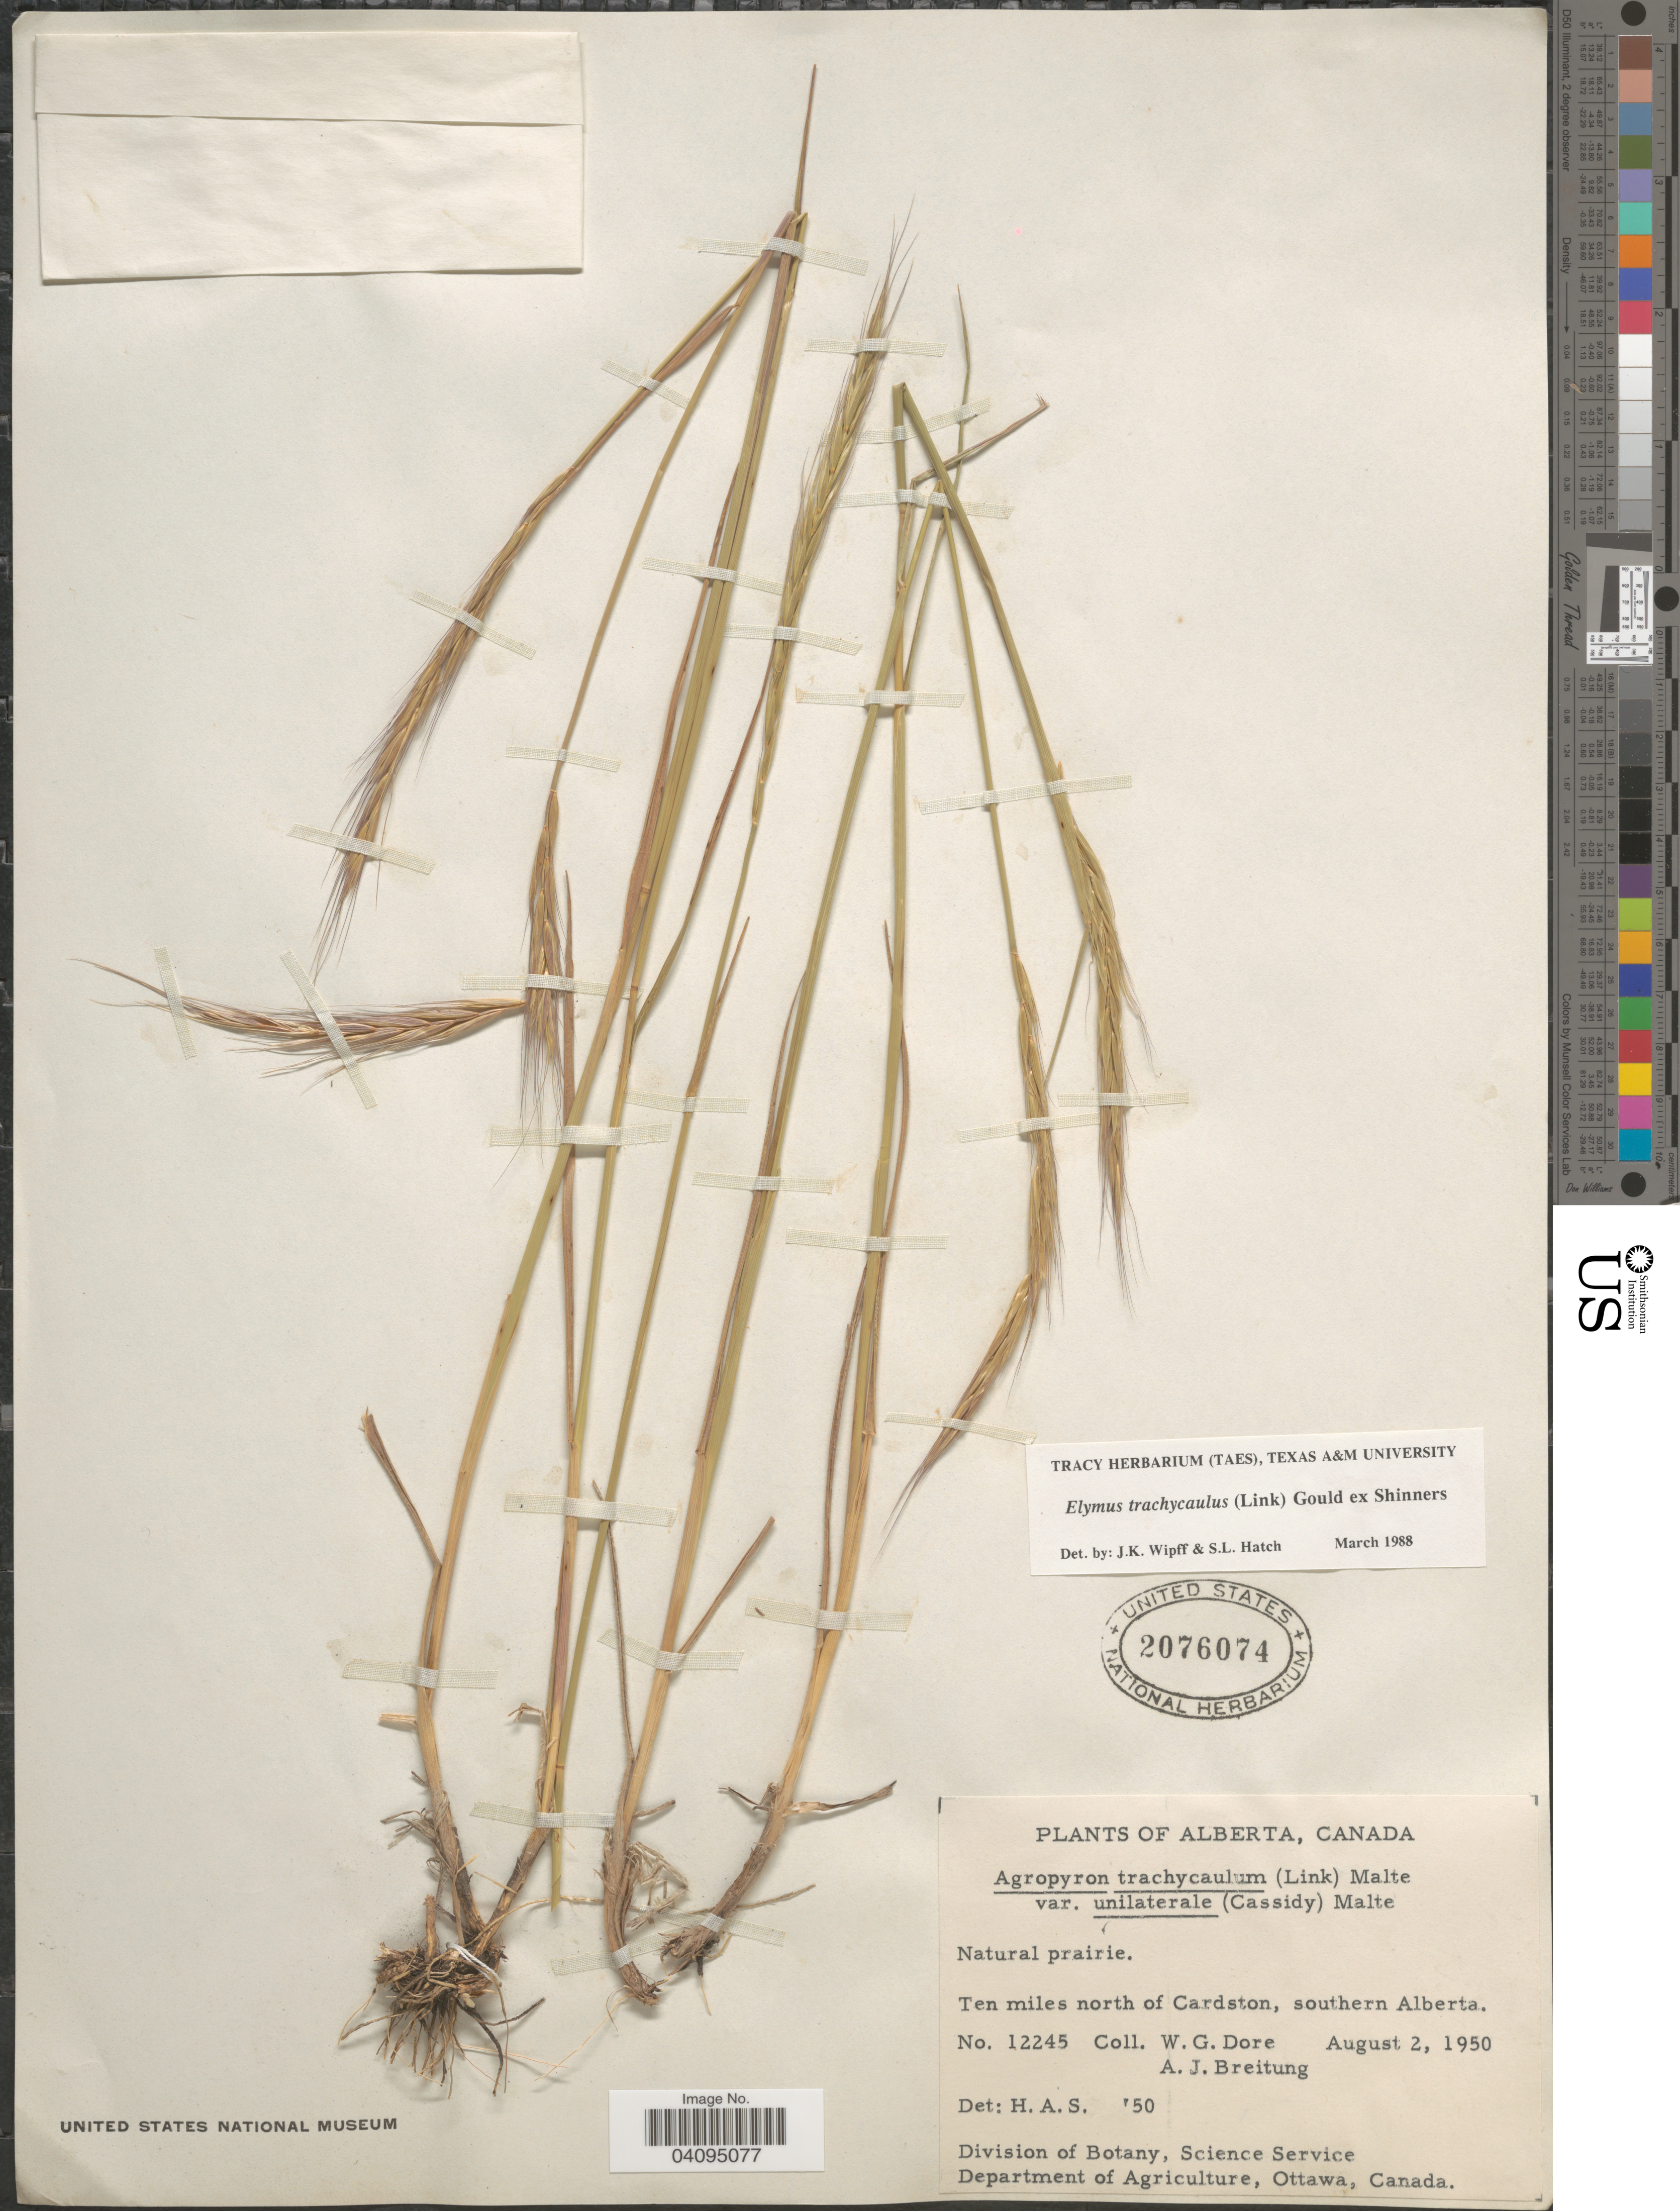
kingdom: Plantae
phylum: Tracheophyta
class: Liliopsida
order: Poales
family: Poaceae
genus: Elymus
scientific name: Elymus trachycaulus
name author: (Link) Gould ex Shinners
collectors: W. Cody & A. Breitung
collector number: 12245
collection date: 1950-08-02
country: Canada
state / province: Alberta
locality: Ten miles north of Cardston, southern Alberta.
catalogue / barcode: US 2076074